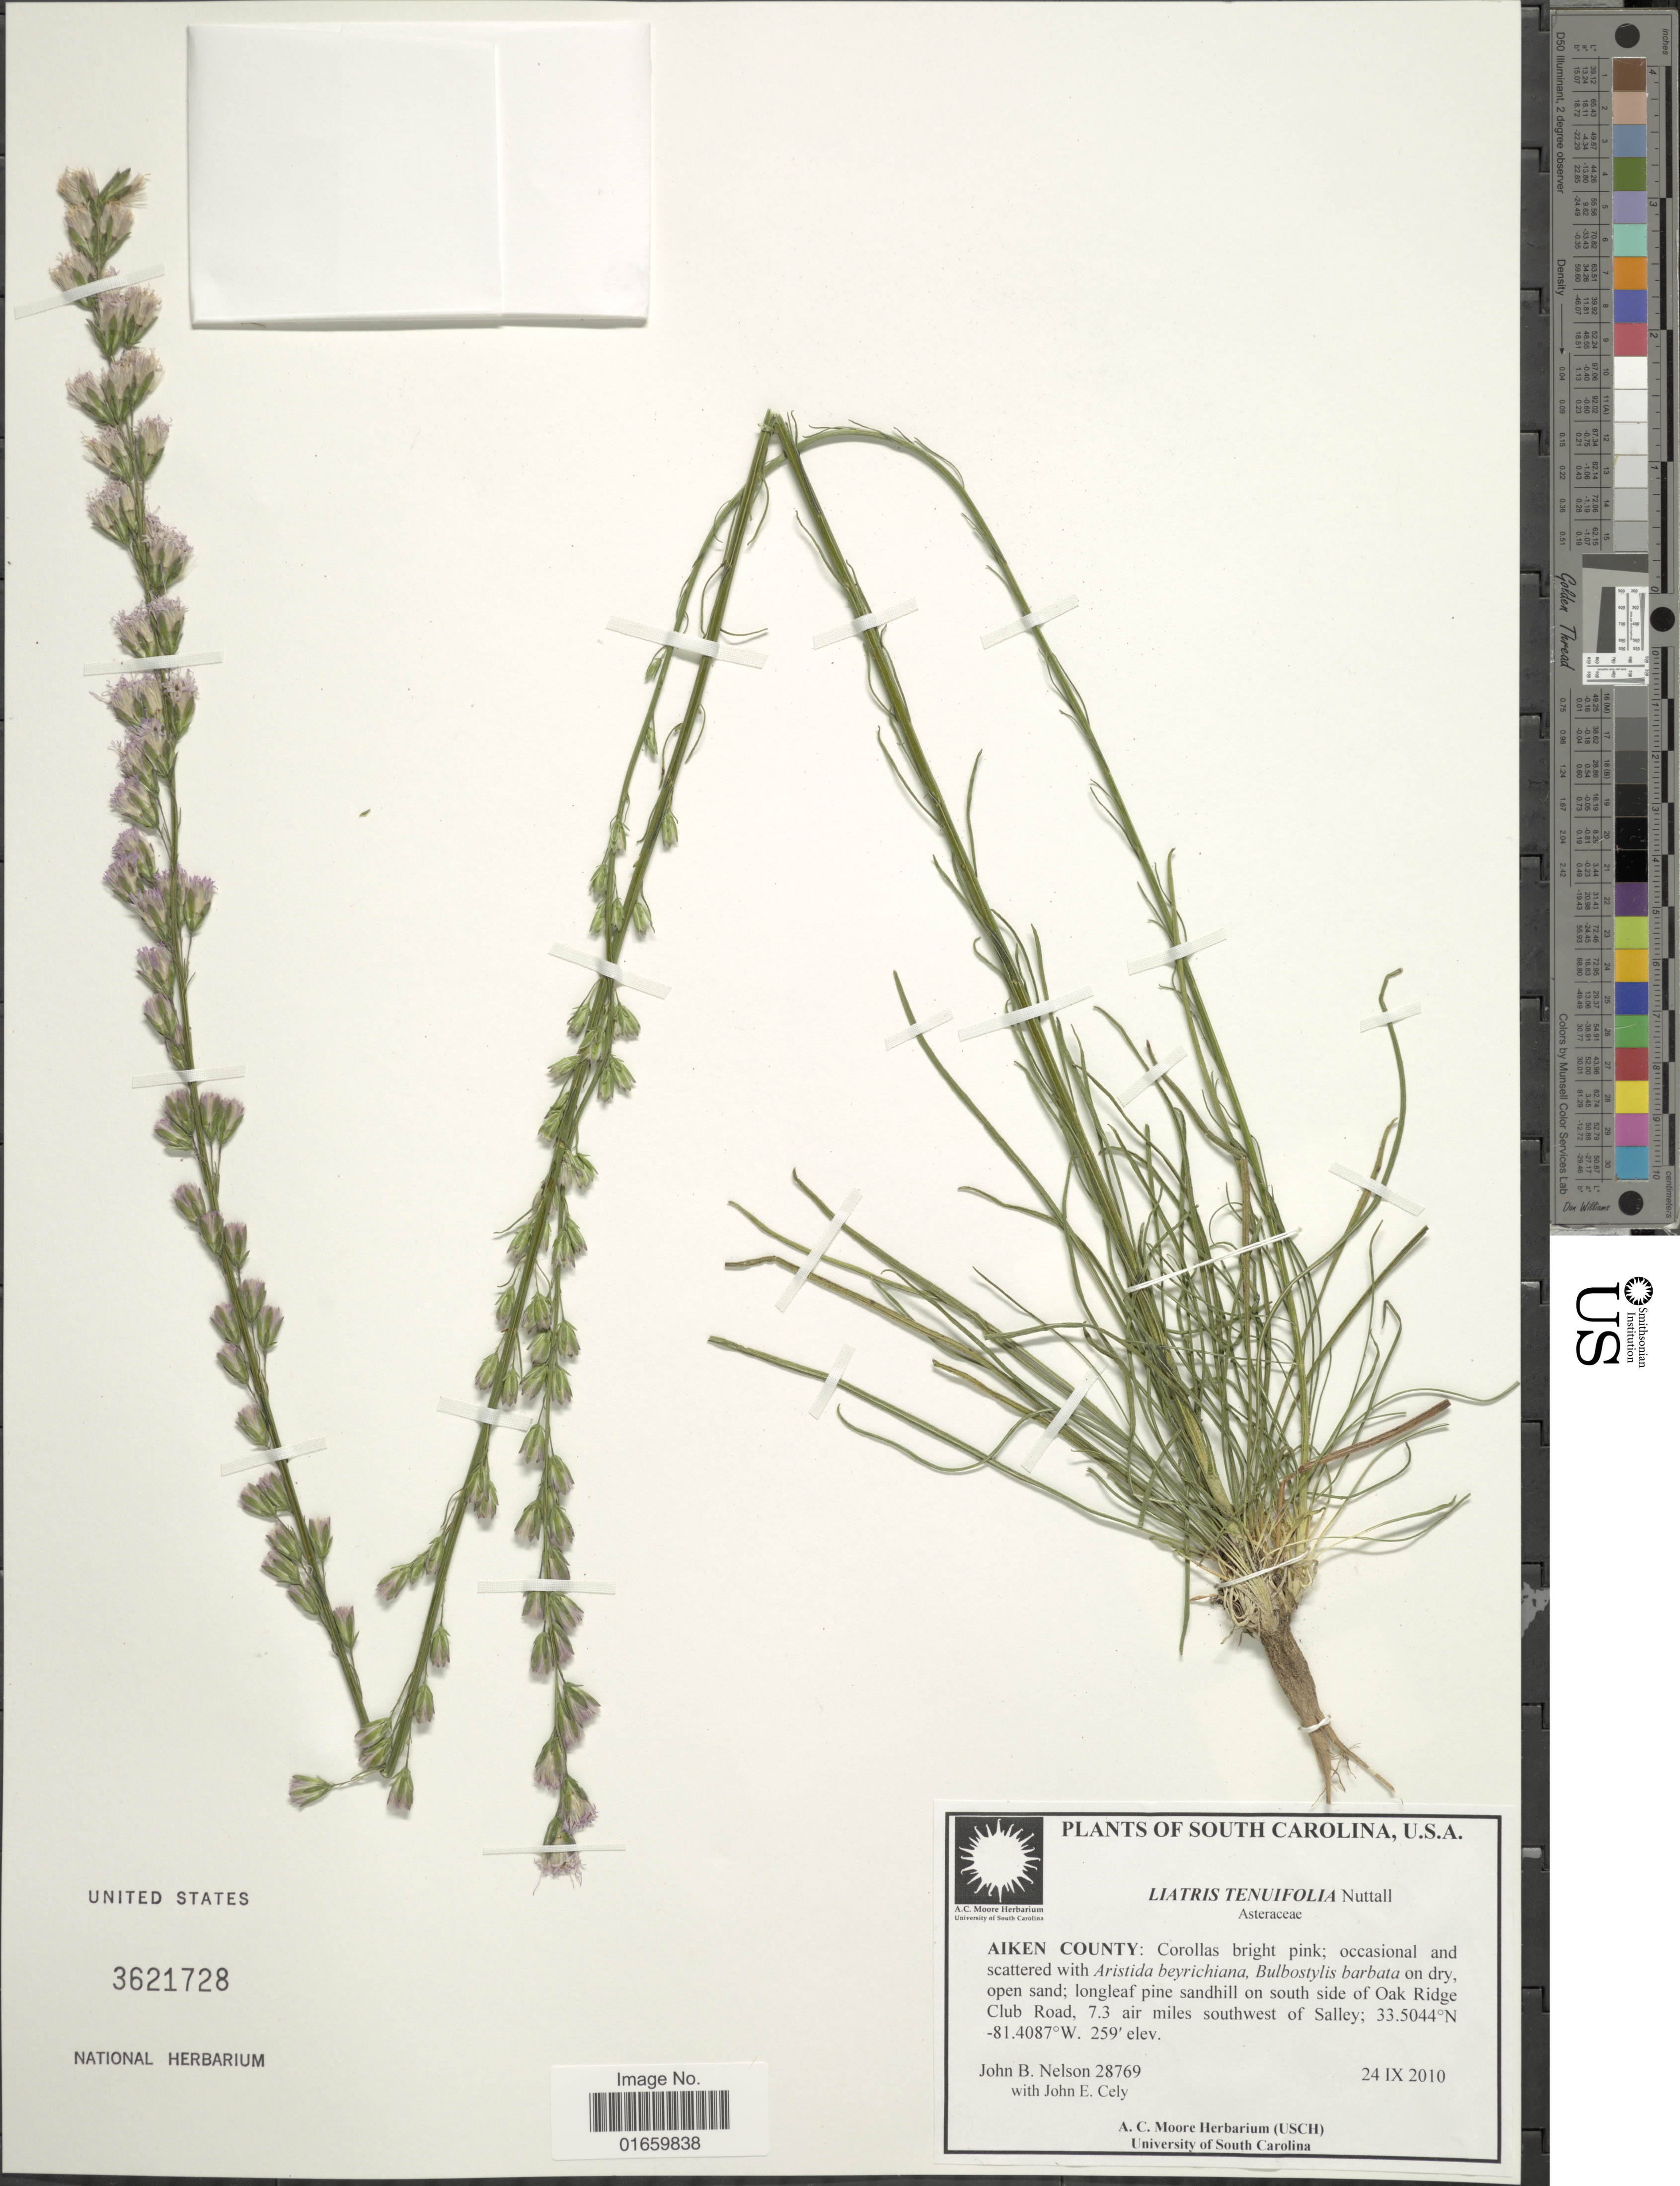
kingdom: Plantae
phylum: Tracheophyta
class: Magnoliopsida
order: Asterales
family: Asteraceae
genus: Liatris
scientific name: Liatris tenuifolia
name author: Nutt.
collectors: J. B. Nelson & J. Cely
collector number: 28769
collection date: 2010-09-24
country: United States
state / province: South Carolina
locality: Aiken County: Corollas bright pink; longleaf pine sandhill on south side of Oak Ridge Club Road, 7.3 air miles southwest of Salley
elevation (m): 79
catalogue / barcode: US 3621728